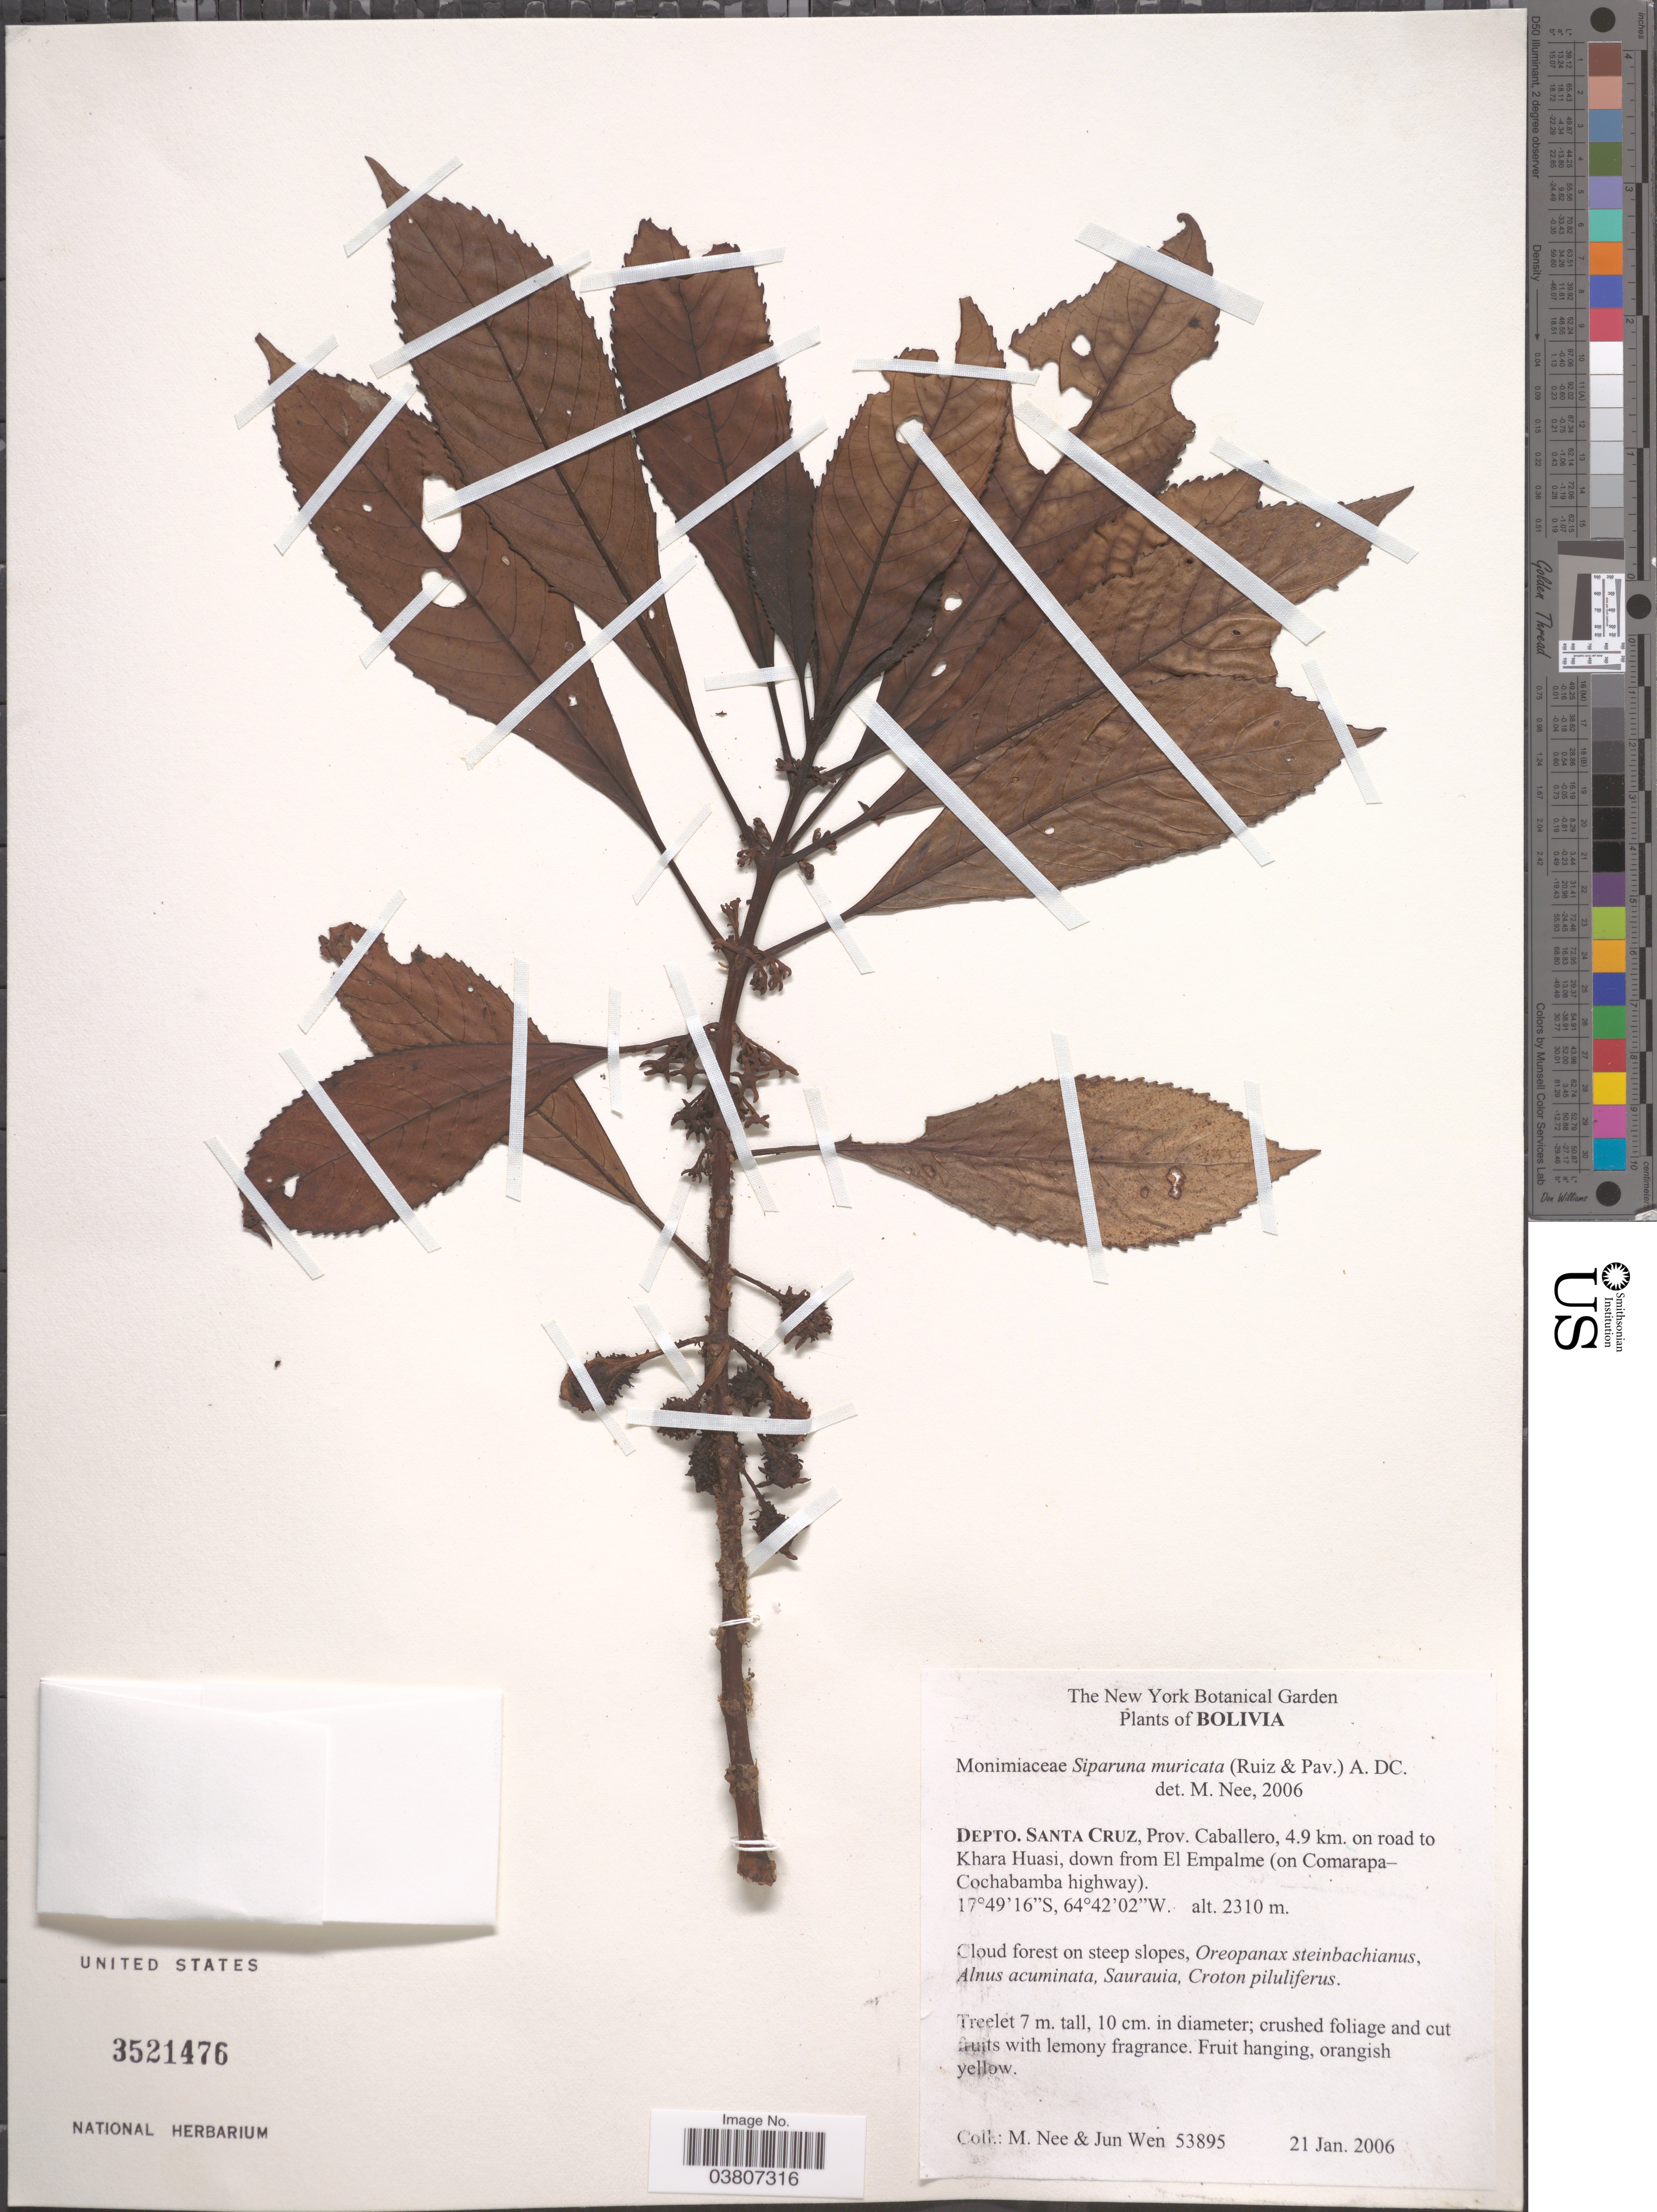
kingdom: Plantae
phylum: Tracheophyta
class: Magnoliopsida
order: Laurales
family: Siparunaceae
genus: Siparuna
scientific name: Siparuna muricata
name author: (Ruiz & Pav.) A. DC.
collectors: M. Nee & J. Wen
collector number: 53895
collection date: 2006-01-21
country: Bolivia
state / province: Santa Cruz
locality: Depto. Santa Cruz, Prov. Caballero, 4.9 km. on road to Khara Huasi, down from El Empalme (on Comarapa - Cochabamba highway).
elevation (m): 2310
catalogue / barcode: US 3521476